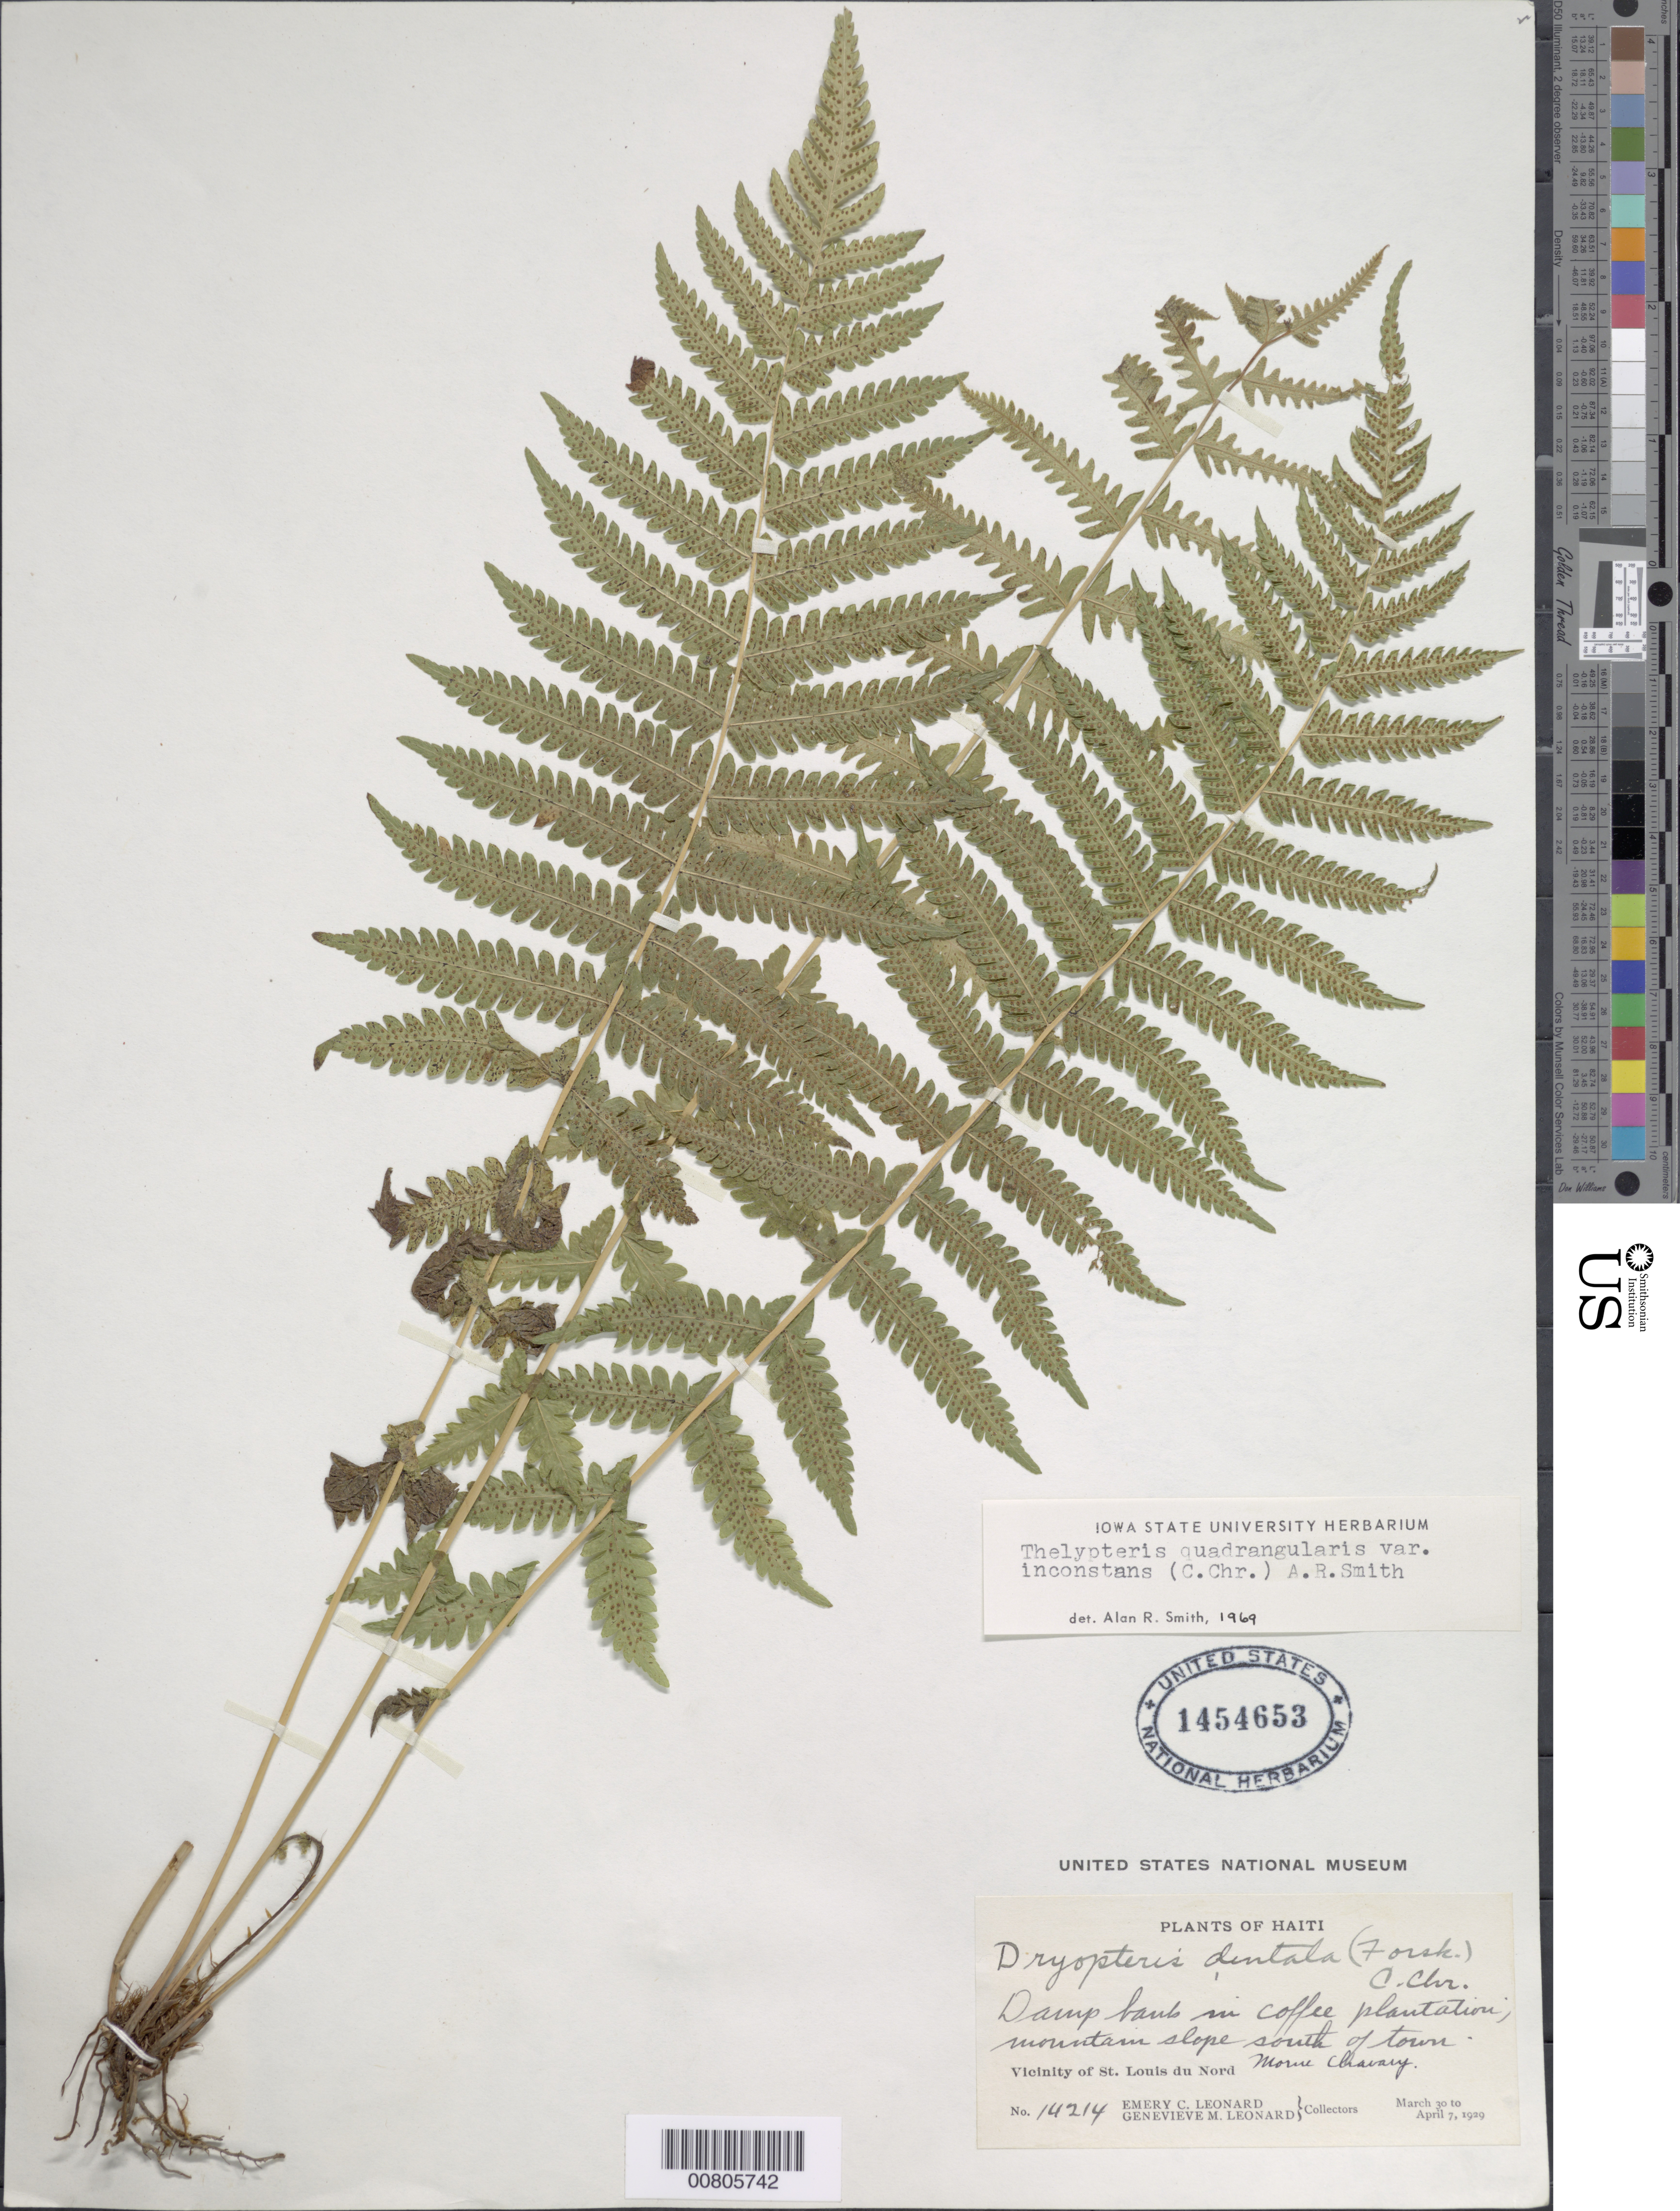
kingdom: Plantae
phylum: Tracheophyta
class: Polypodiopsida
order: Polypodiales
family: Thelypteridaceae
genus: Christella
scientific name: Christella hispidula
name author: (Decne.) Holttum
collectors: E. C. Leonard & G. M. Leonard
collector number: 14214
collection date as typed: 30 Mar 1929 to 07 Apr 1929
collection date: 1929-03-30/1929-04-07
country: Haiti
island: Hispaniola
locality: St. Louis du Nord, S of town, Morne Chavary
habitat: Mountain slope, damp bank in coffee plantation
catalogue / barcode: US 1454653